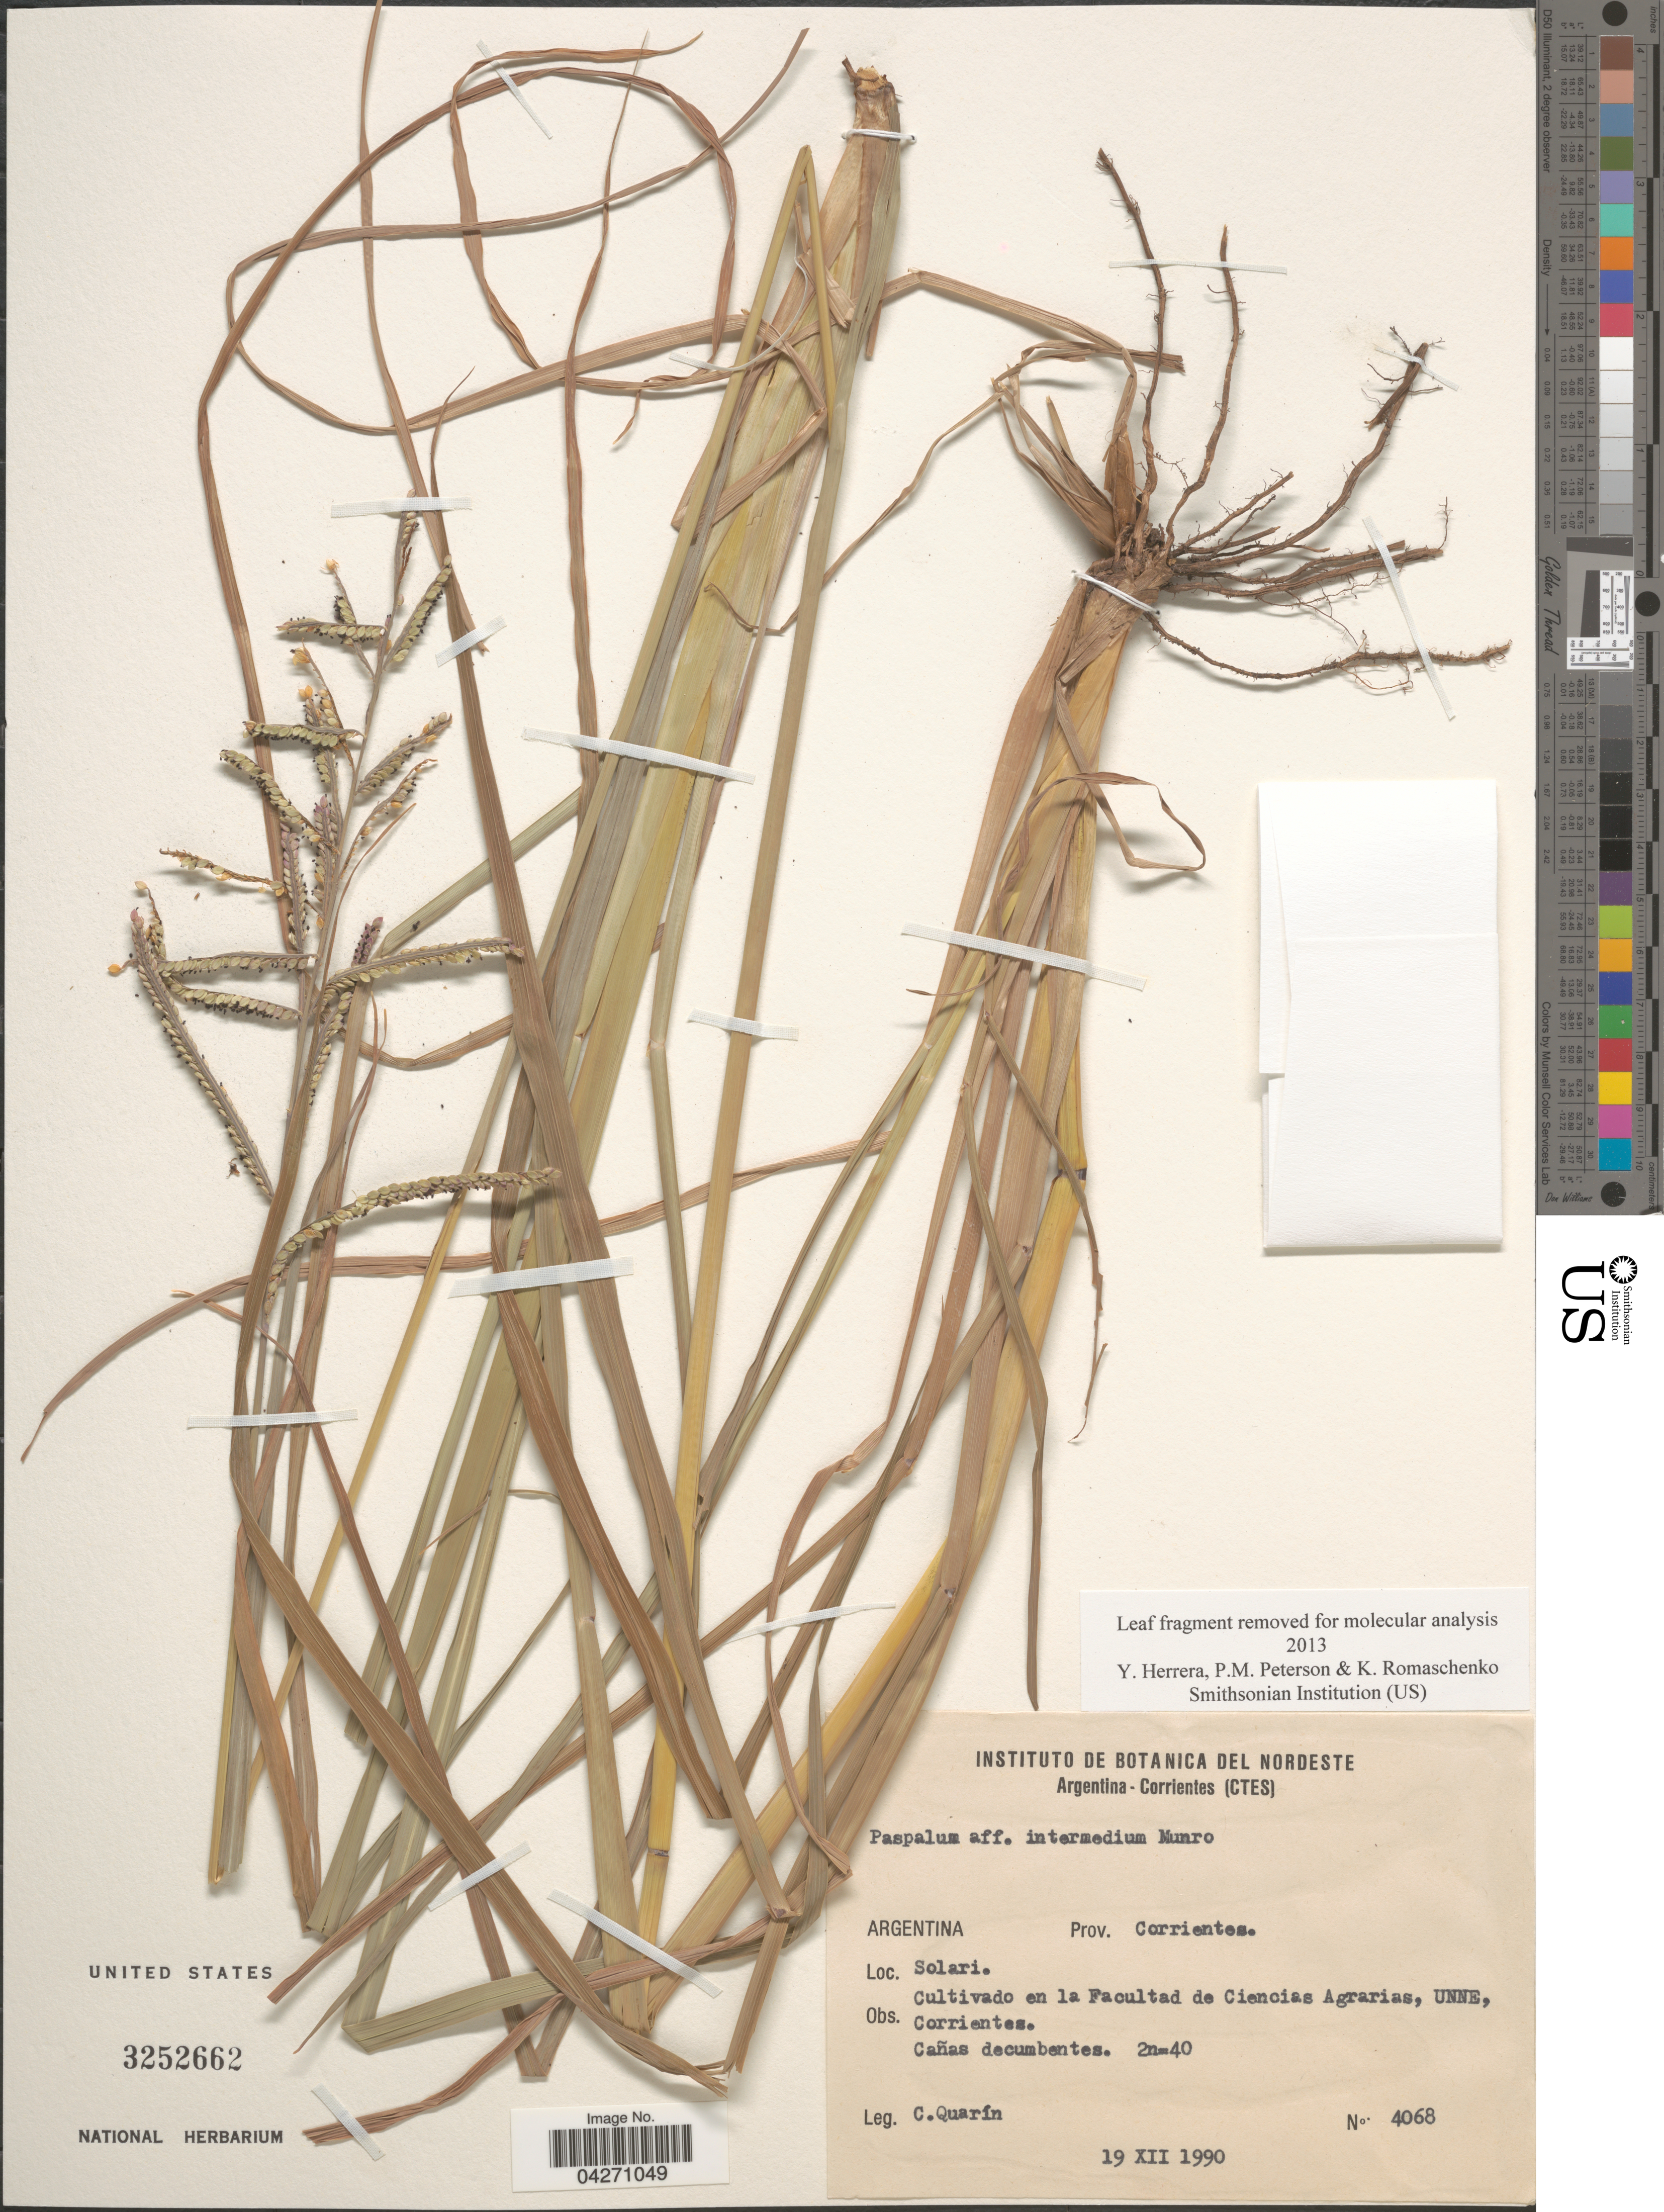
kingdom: Plantae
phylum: Tracheophyta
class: Liliopsida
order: Poales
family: Poaceae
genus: Paspalum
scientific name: Paspalum intermedium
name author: Munro ex Morong & Britton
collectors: C. Quarín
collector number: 4068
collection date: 1990-12-19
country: Argentina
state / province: Corrientes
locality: Solari. Cultivado en la Facultad de Ciencias Agrarias, UNNE.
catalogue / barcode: US 3252662